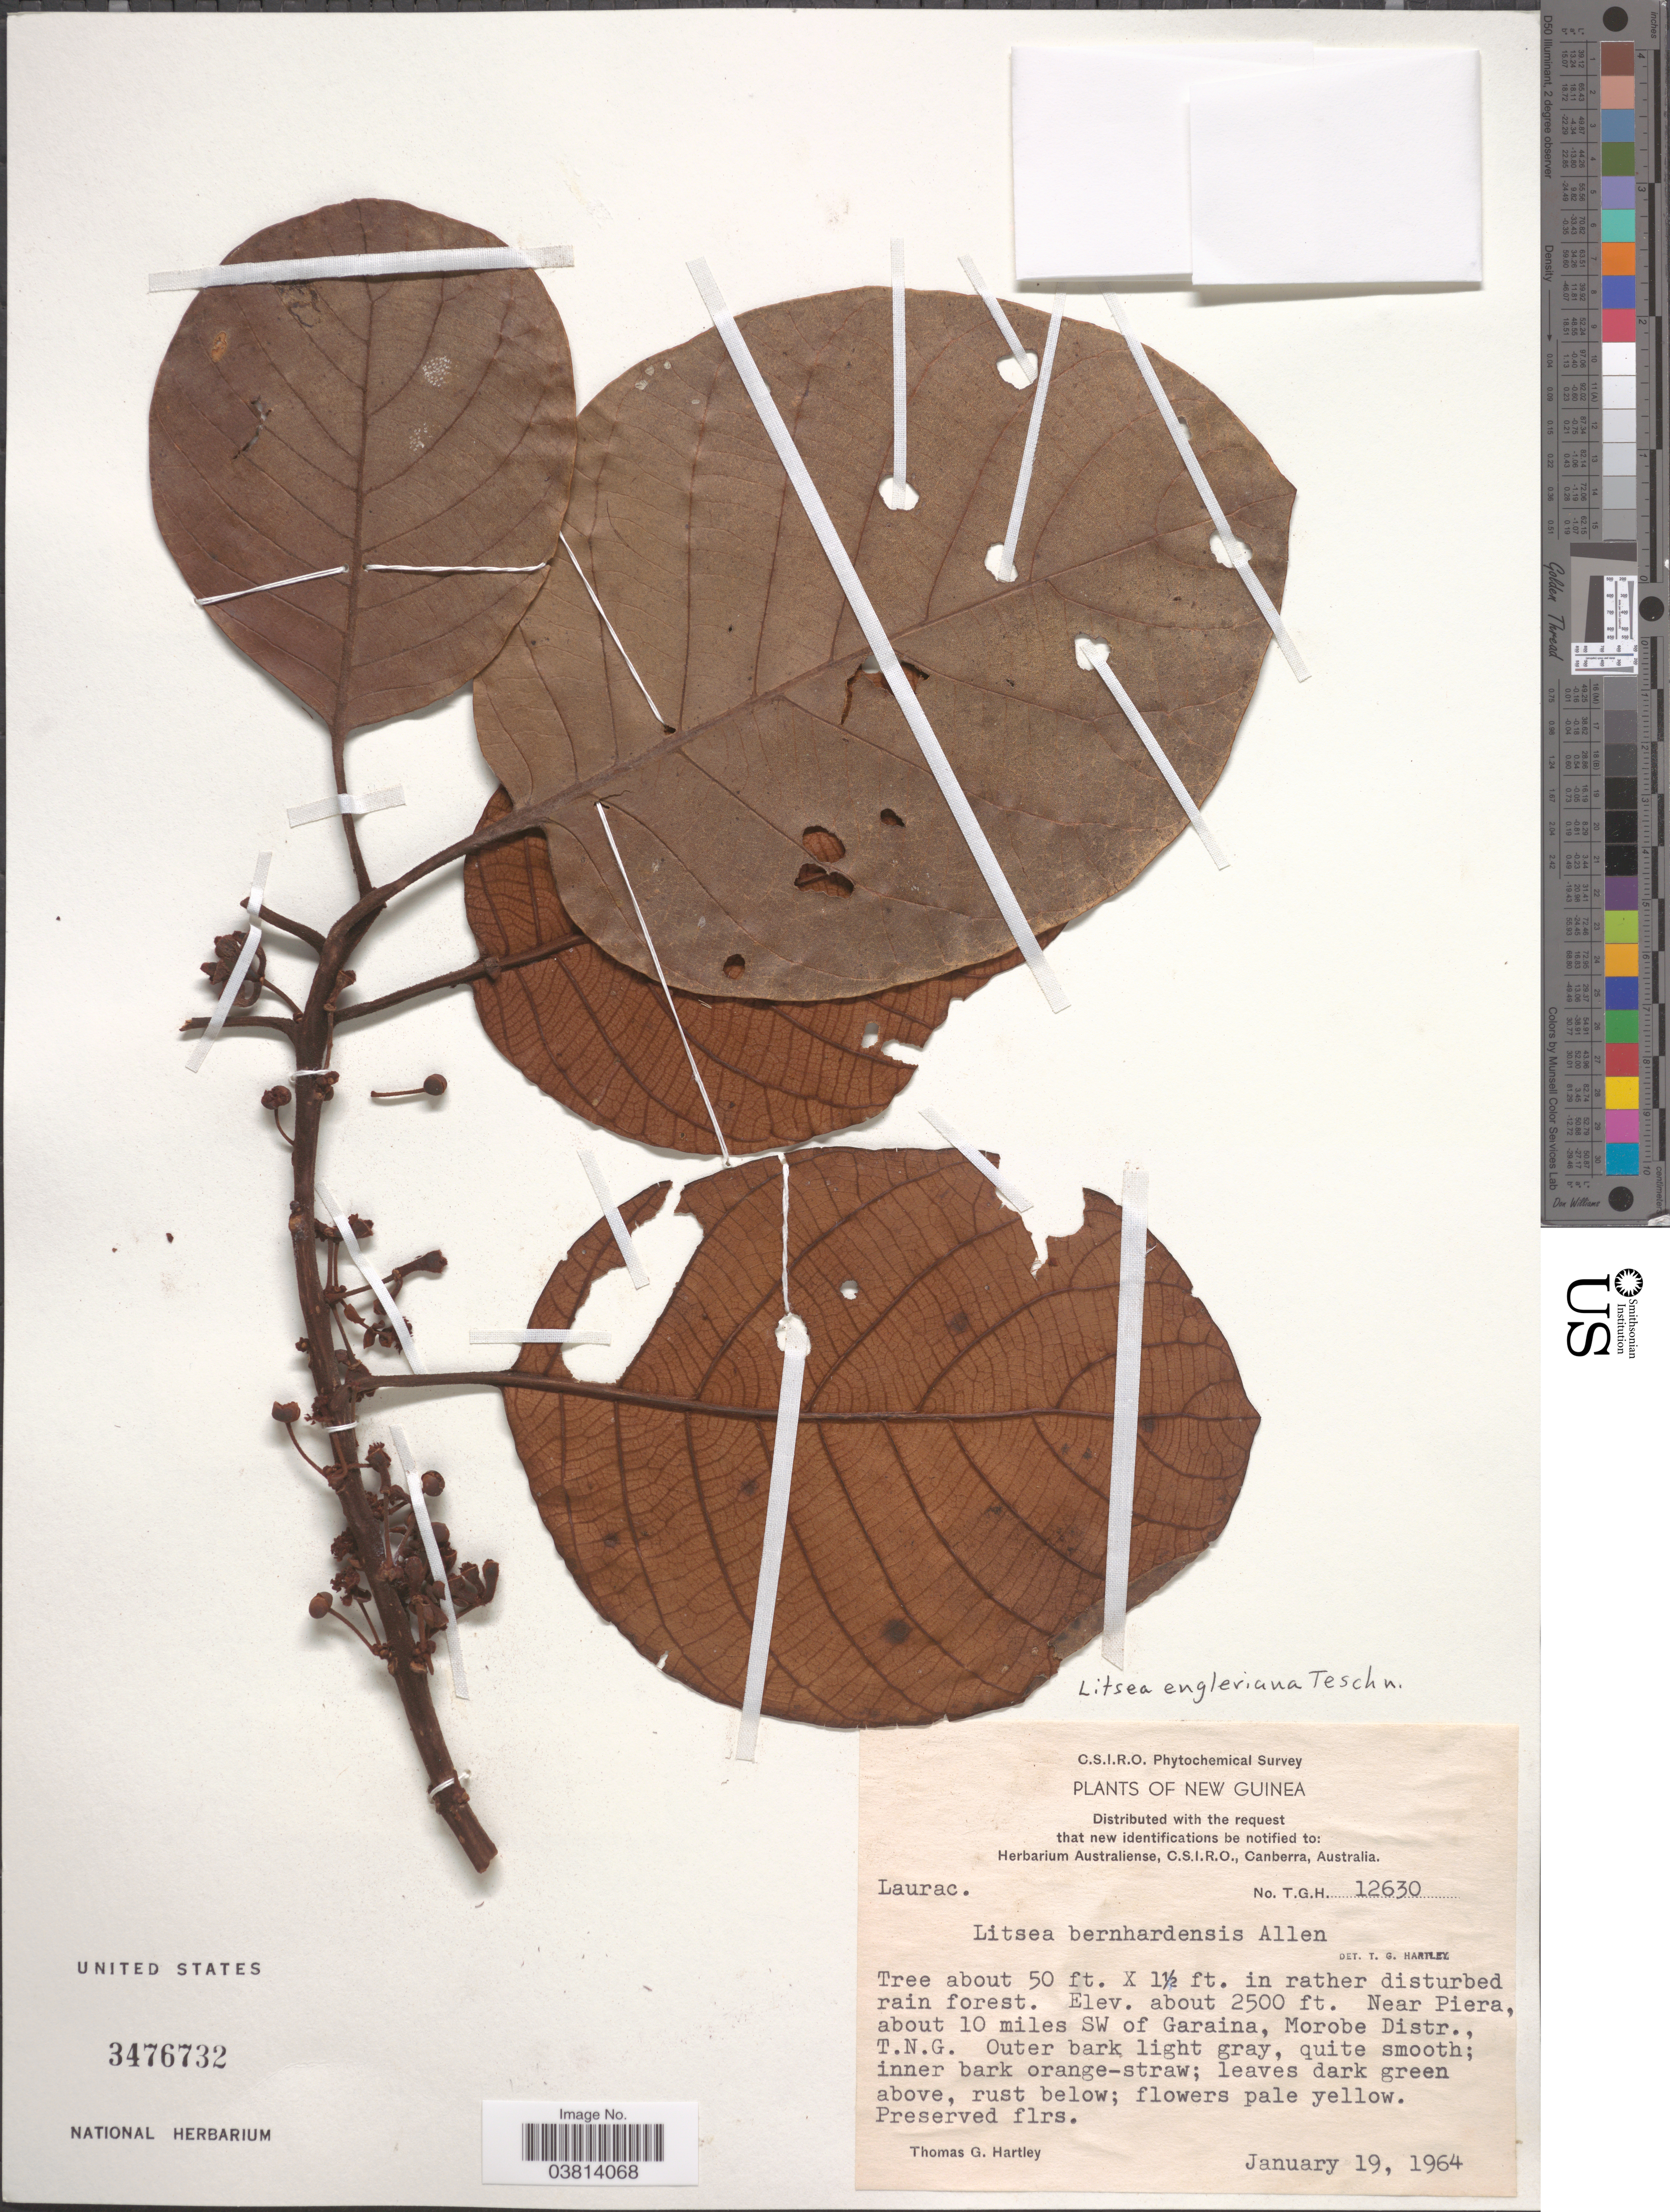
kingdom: Plantae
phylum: Tracheophyta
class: Magnoliopsida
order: Laurales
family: Lauraceae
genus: Litsea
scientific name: Litsea engleriana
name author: Teschner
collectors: T. G. Hartley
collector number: TGH12630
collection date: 1964-01-19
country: Papua New Guinea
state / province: Morobe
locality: New Guinea. Near Piera, about 10 miles SW of Garaina, Morobe Distr., T.N.G.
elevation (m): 762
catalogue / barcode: US 3476732